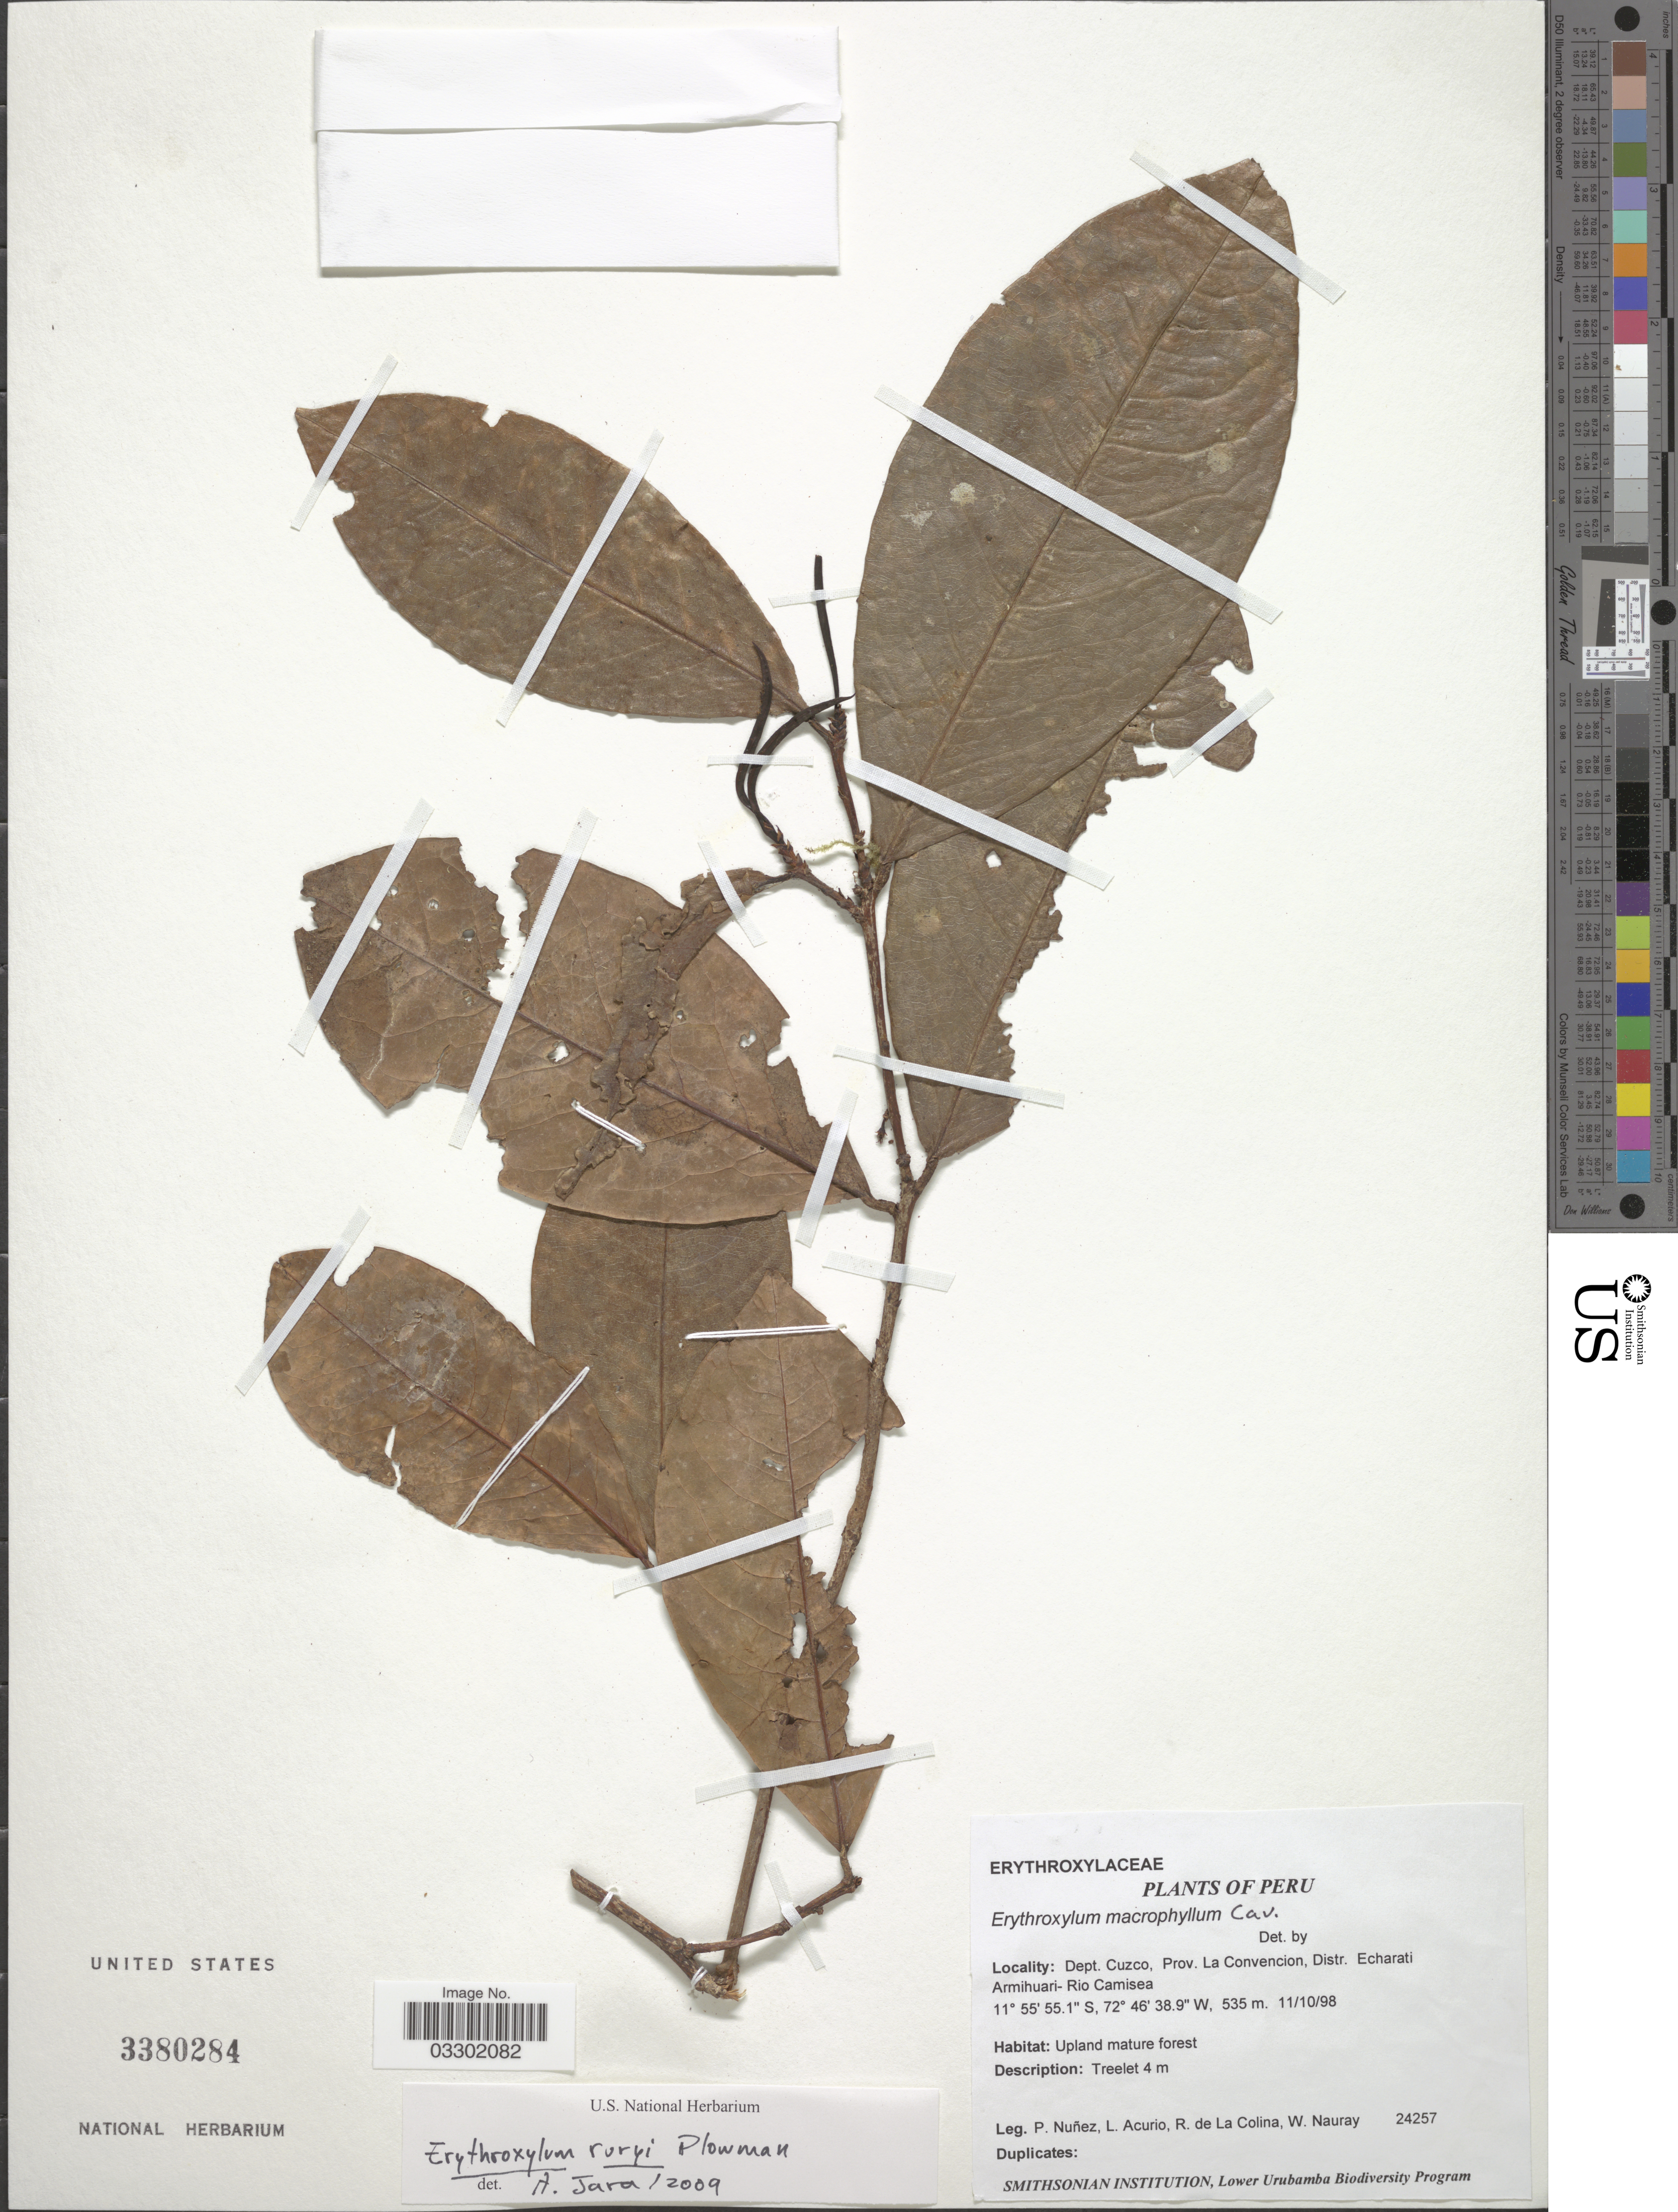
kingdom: Plantae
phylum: Tracheophyta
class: Magnoliopsida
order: Malpighiales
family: Erythroxylaceae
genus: Erythroxylum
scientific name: Erythroxylum ruryi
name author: Plowman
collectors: P. Nuñez V., L. Acurio, R. de La Colina & W. Nauray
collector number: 24257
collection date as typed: Transcribed d/m/y: 11/10/98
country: Peru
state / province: Cusco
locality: Dept. Cuzco, Prov. La Convencion, Distr. Echarati Armihuari-Rio Camisea.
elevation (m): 535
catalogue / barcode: US 3380284